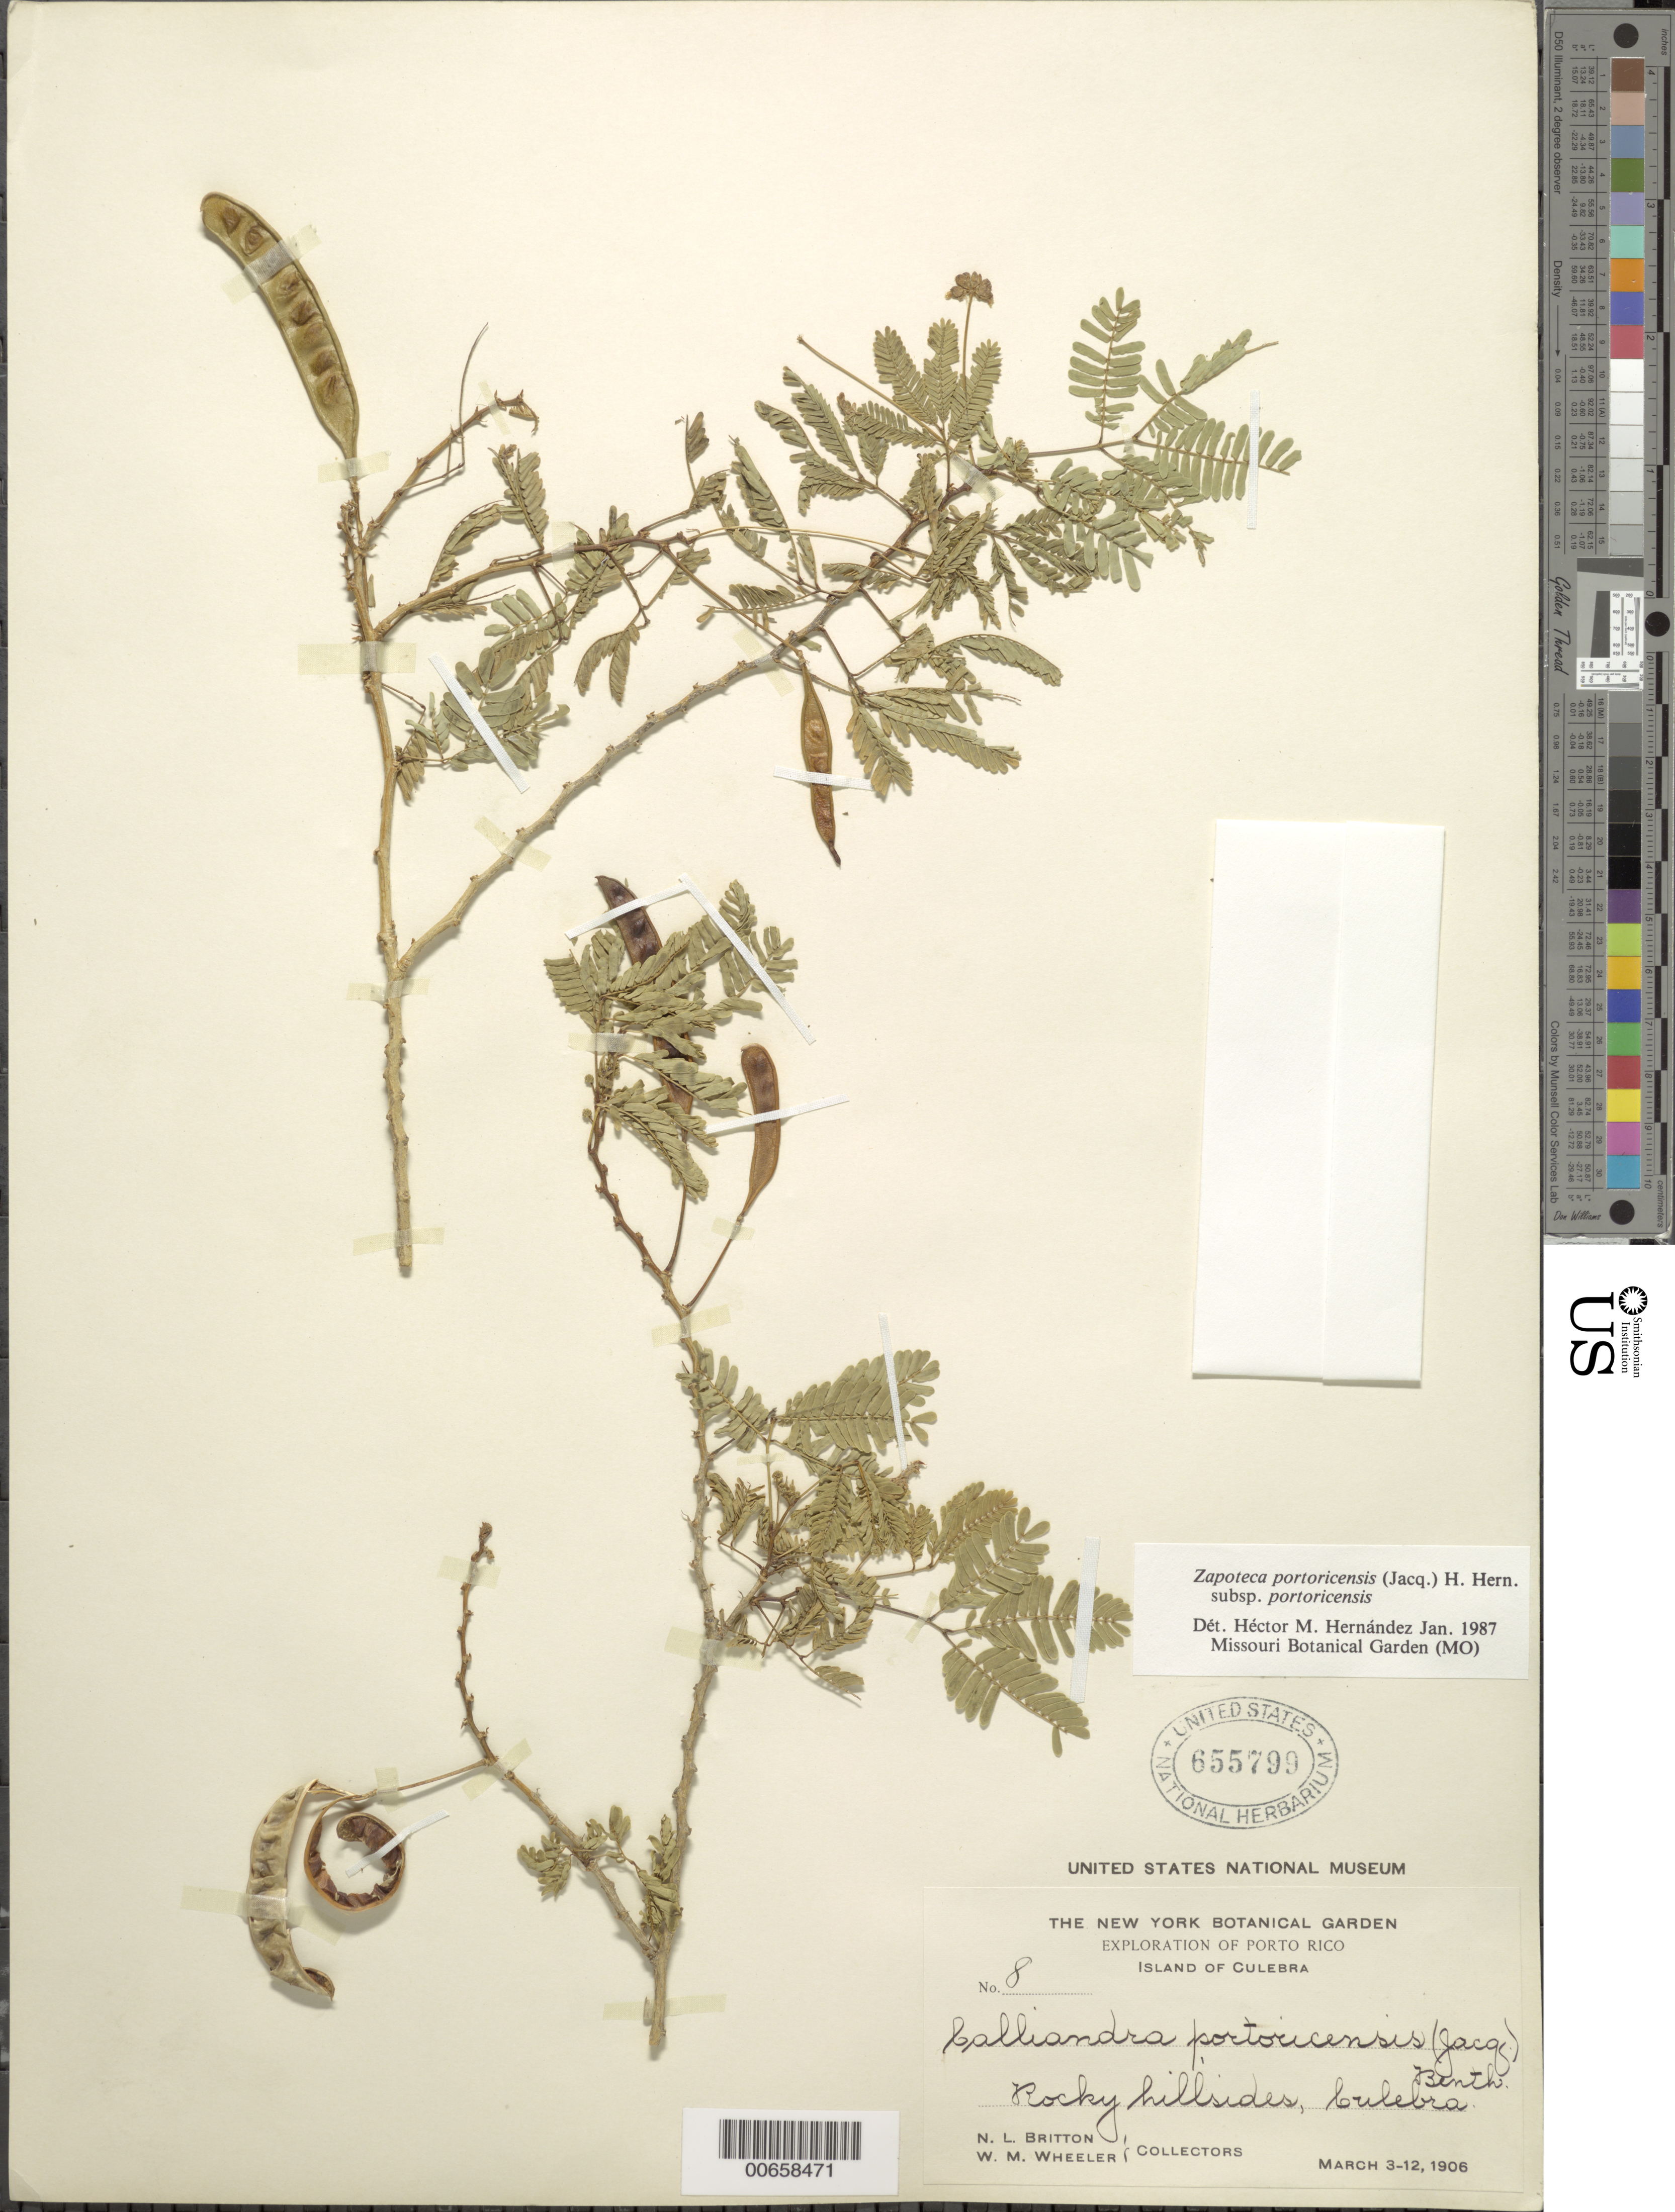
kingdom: Plantae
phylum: Tracheophyta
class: Magnoliopsida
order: Fabales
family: Fabaceae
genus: Zapoteca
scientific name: Zapoteca portoricensis subsp. portoricensis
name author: (Jacq.) H.M. Hern.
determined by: Hernandez, H. M., (MO), Missouri Botanical Garden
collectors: N. Britton & W. Wheeler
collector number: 8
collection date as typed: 03 Mar 1906 to 12 Mar 1906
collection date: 1906-03-03/1906-03-12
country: Puerto Rico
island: Culebra Island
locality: Culebra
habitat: Rocky hillsides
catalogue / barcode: US 655799